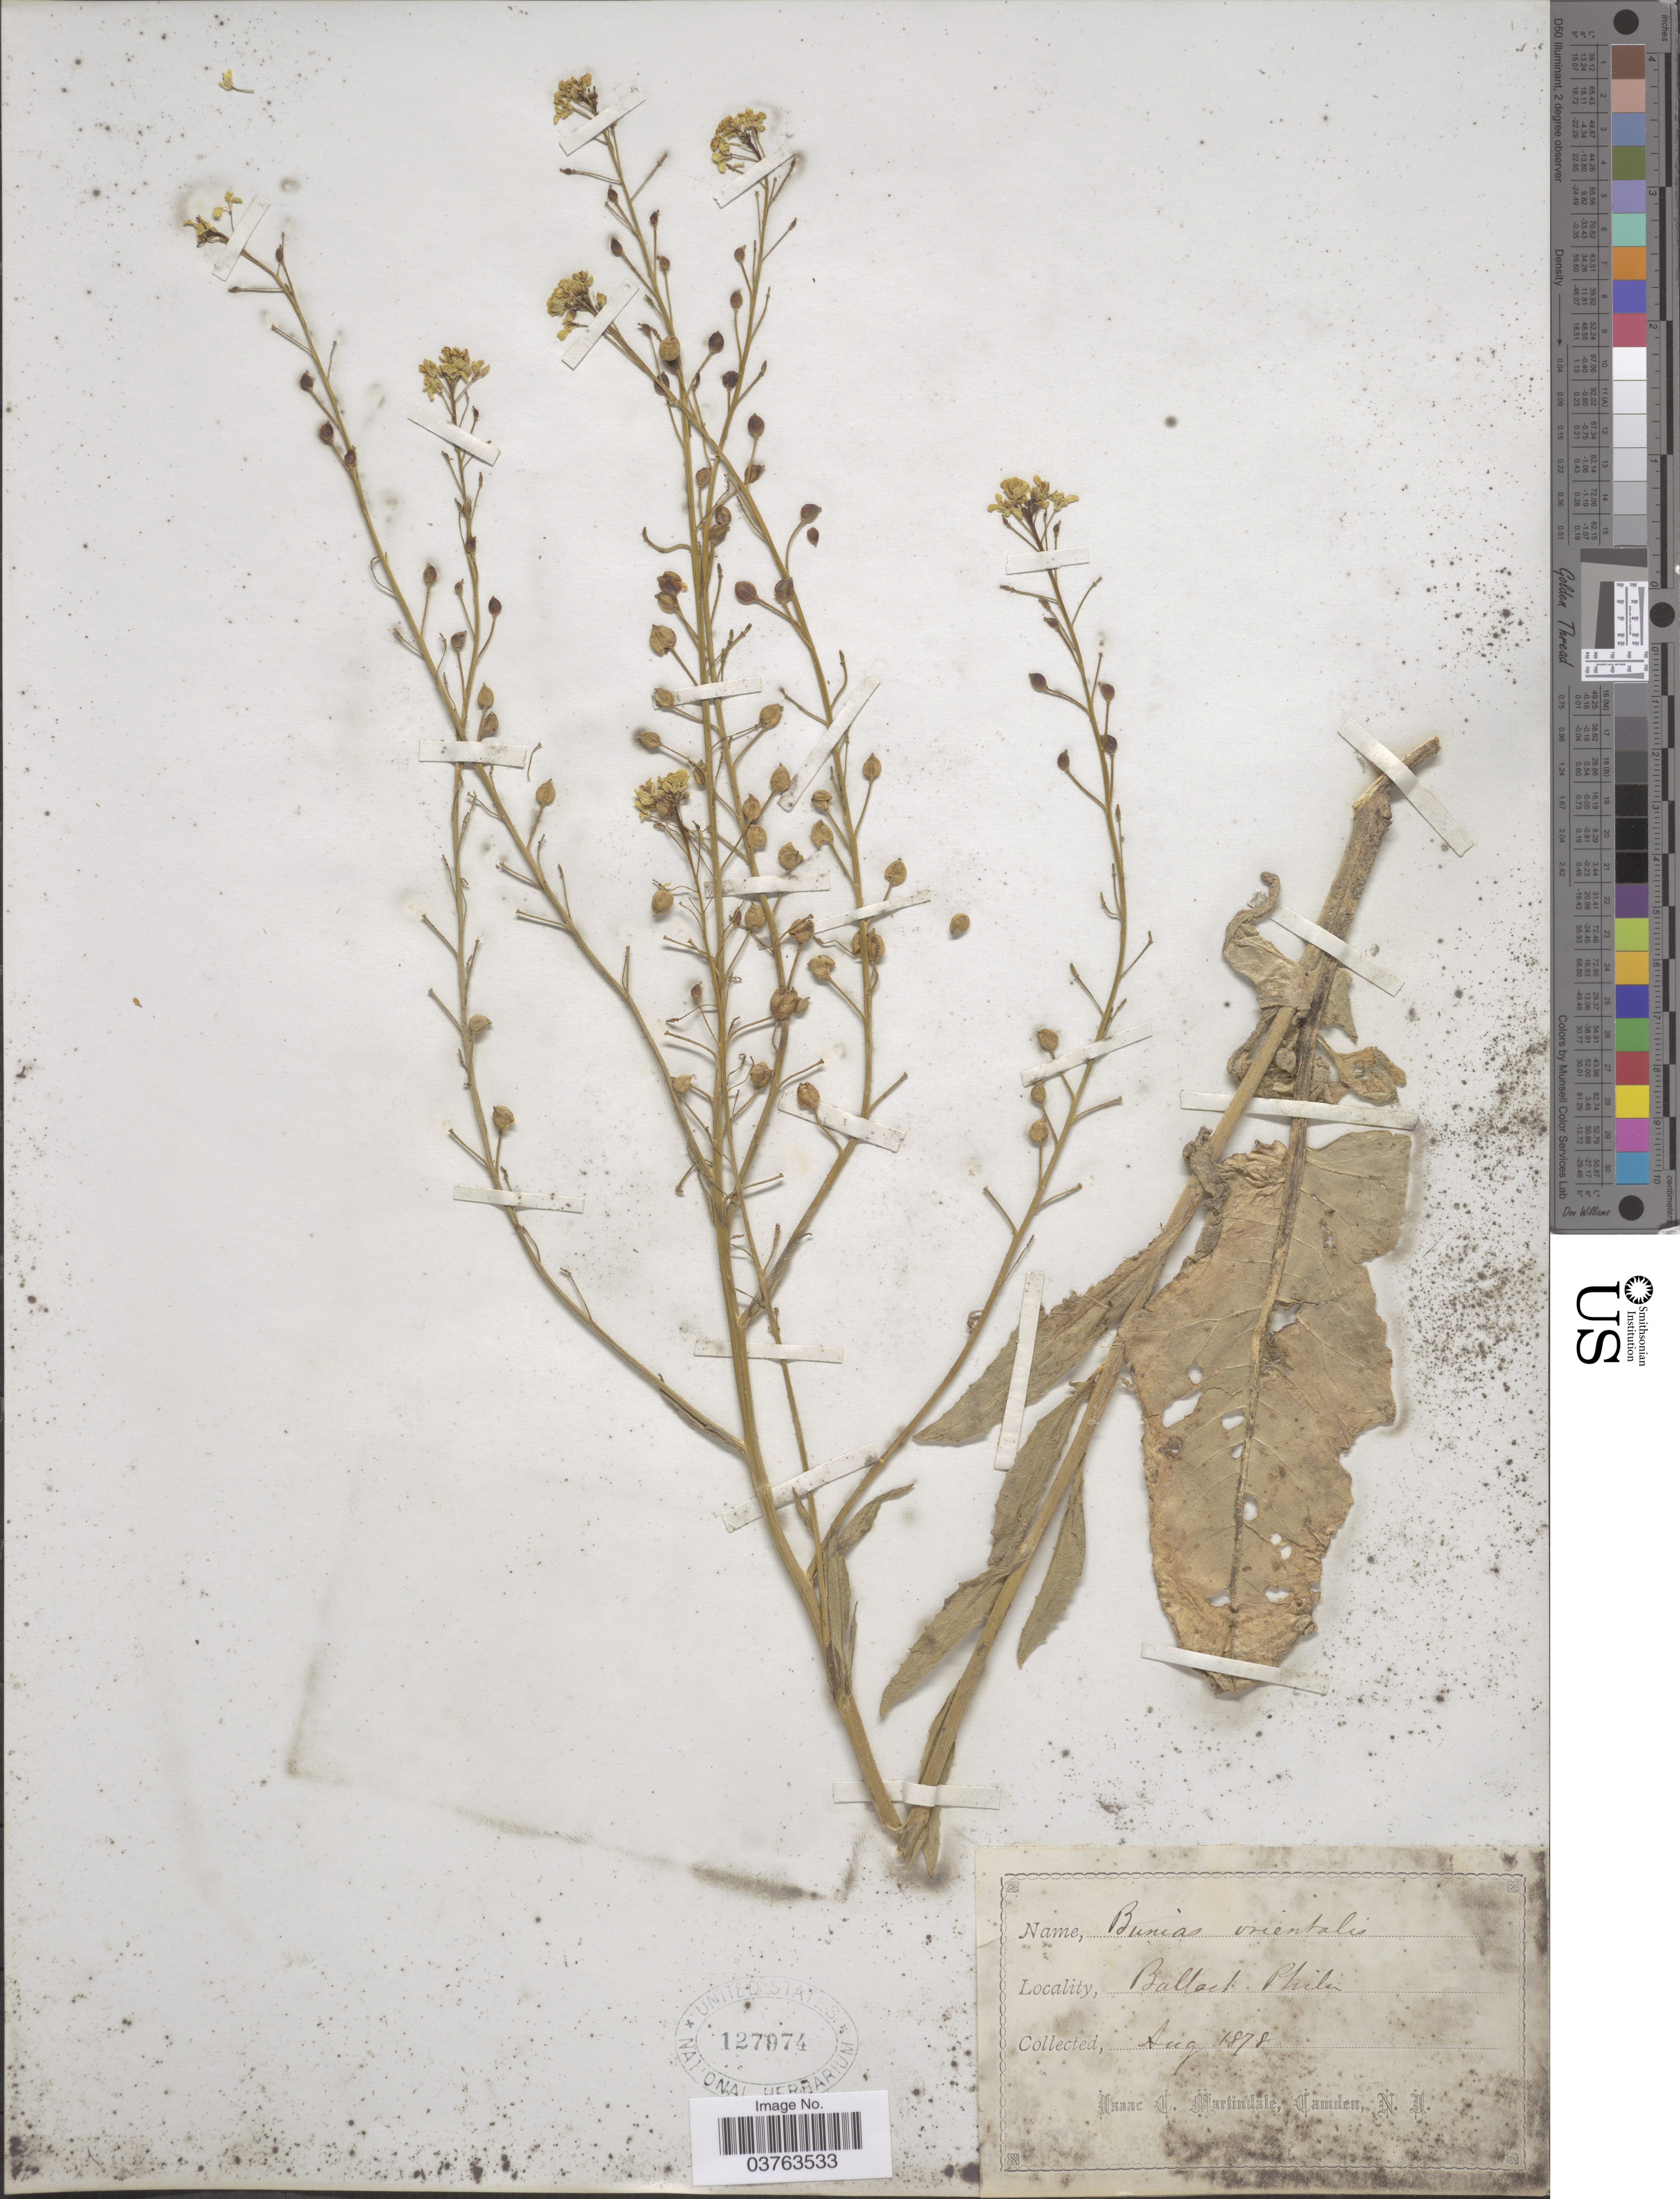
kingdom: Plantae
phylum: Tracheophyta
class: Magnoliopsida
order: Brassicales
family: Brassicaceae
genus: Bunias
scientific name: Bunias orientalis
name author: L.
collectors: I. C. Martindale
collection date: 1878-08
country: United States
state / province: New Jersey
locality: Ballast, Phila.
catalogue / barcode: US 127974